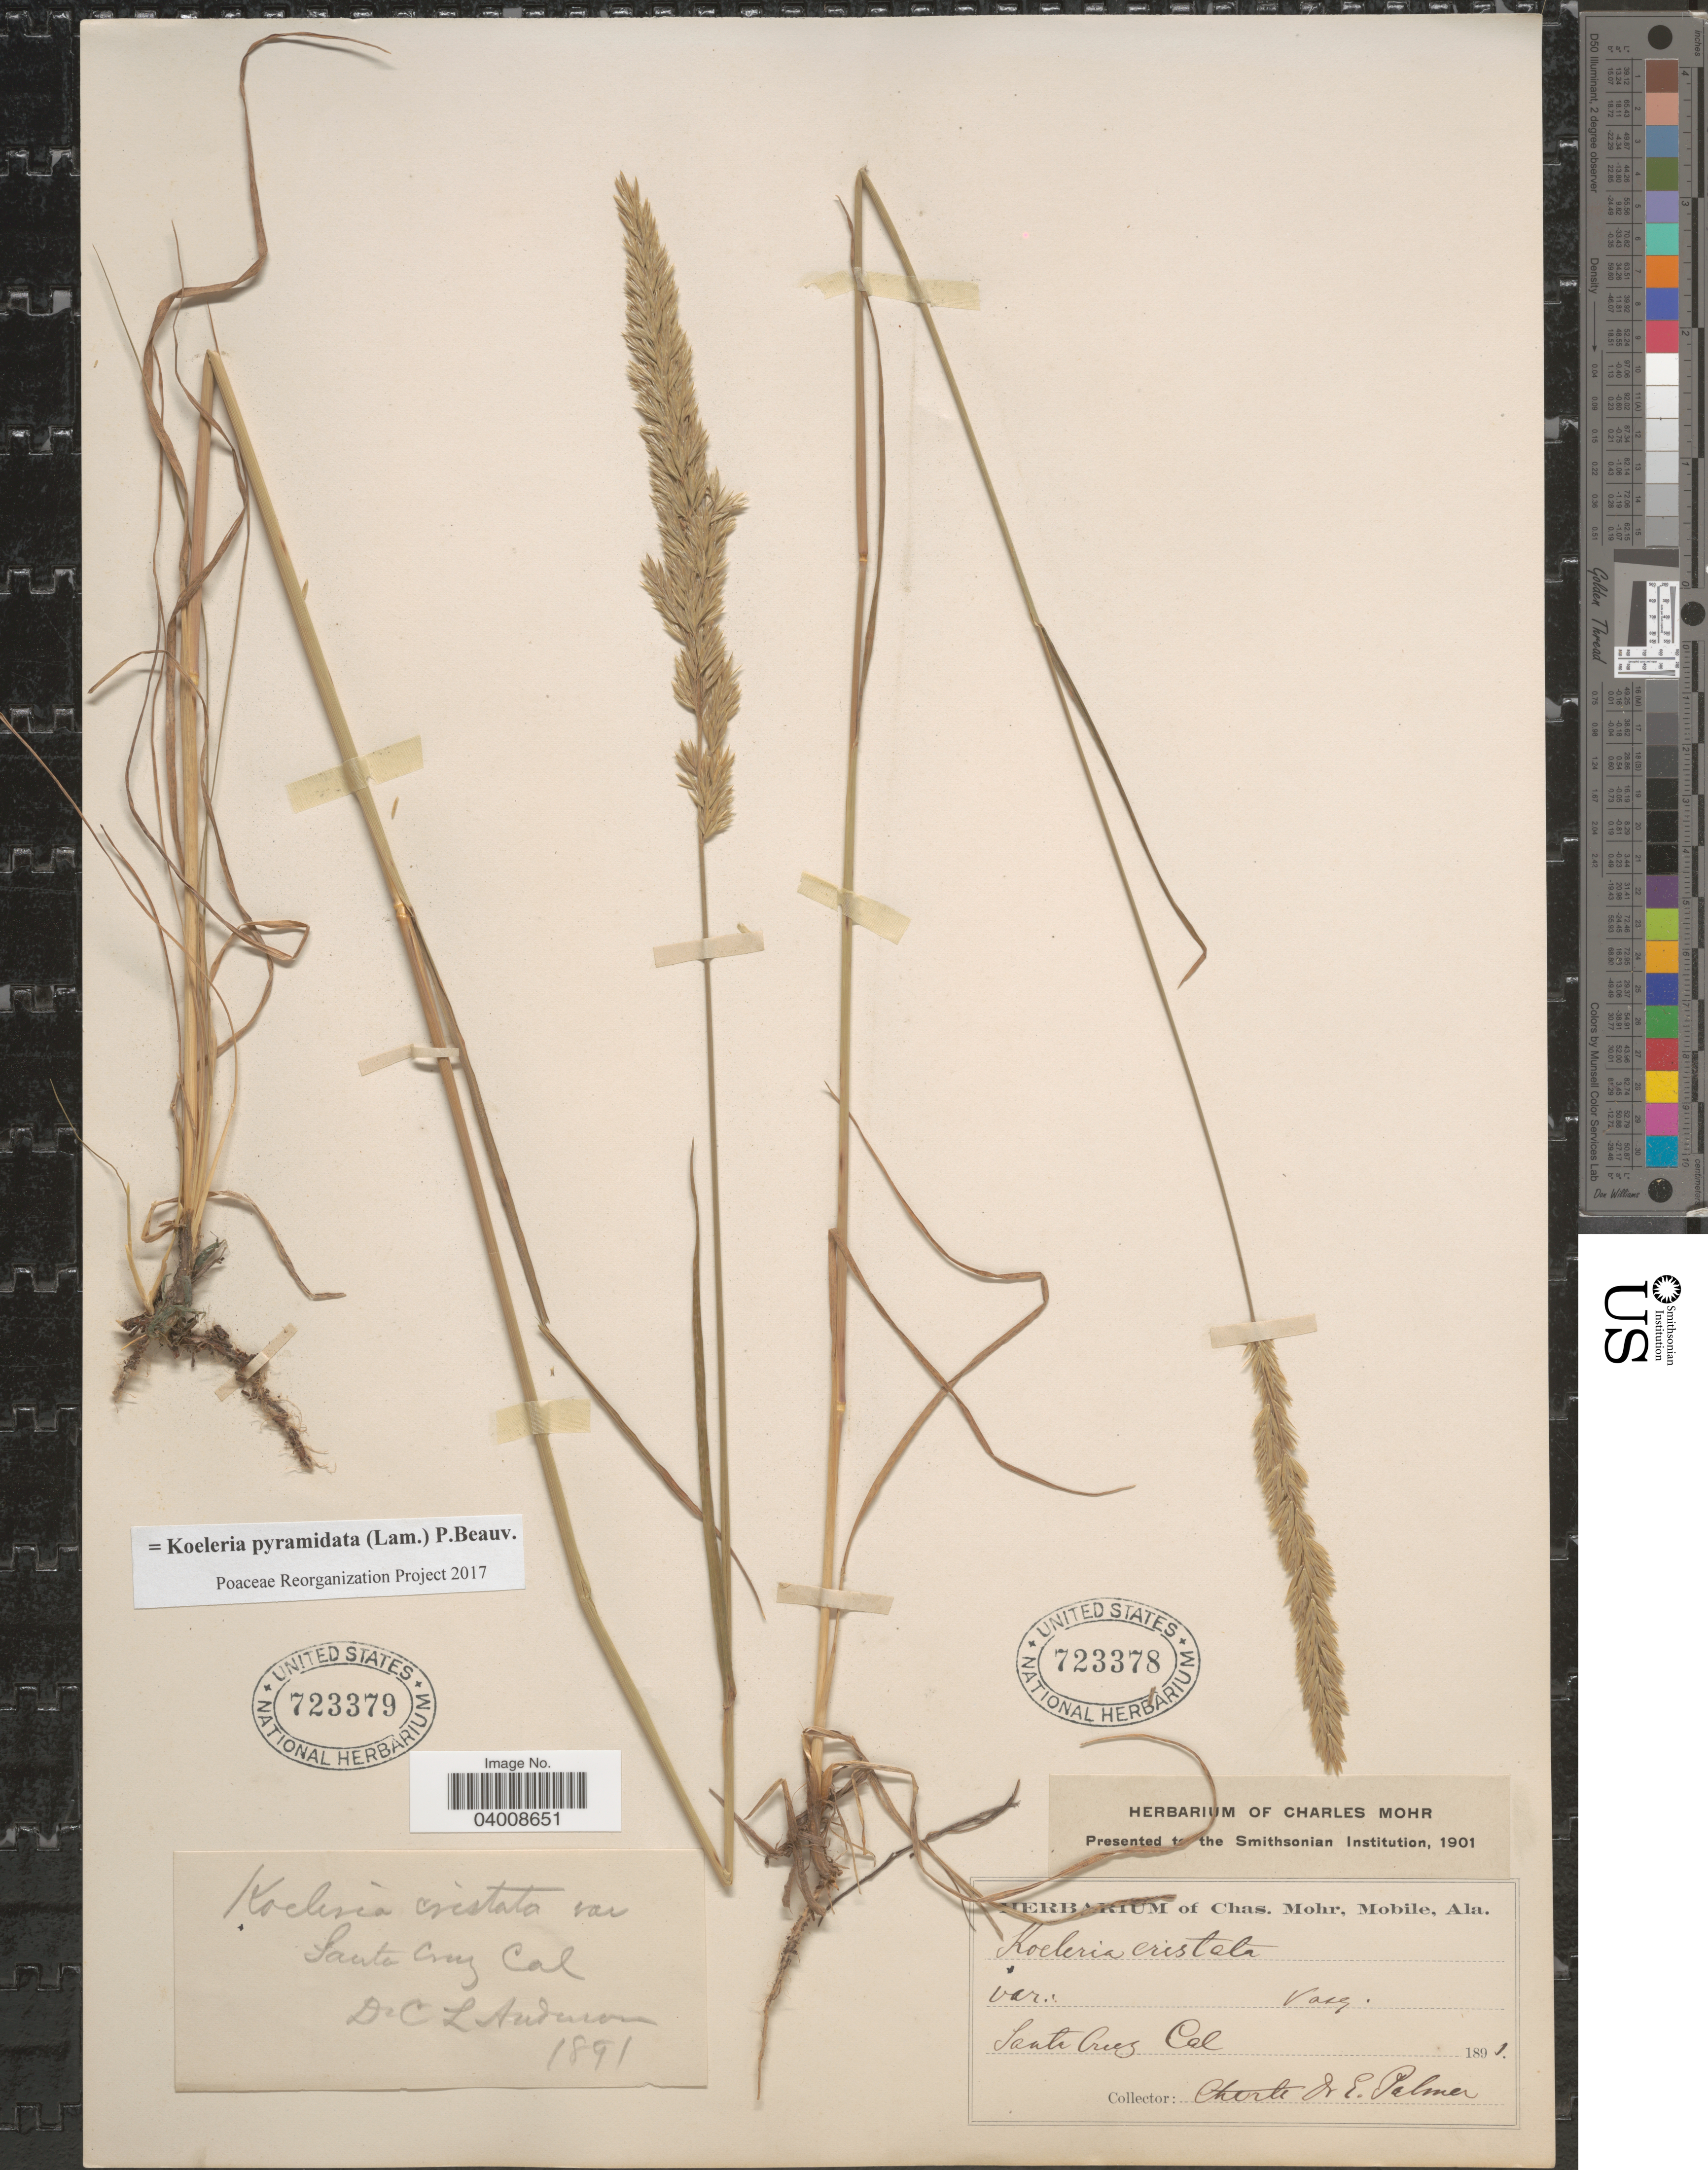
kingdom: Plantae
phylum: Tracheophyta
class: Liliopsida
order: Poales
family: Poaceae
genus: Koeleria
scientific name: Koeleria pyramidata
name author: (Lam.) P. Beauv.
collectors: C. L. Anderson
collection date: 1891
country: United States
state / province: California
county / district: Santa Cruz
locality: Santa Cruz.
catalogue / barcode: US 723379-2